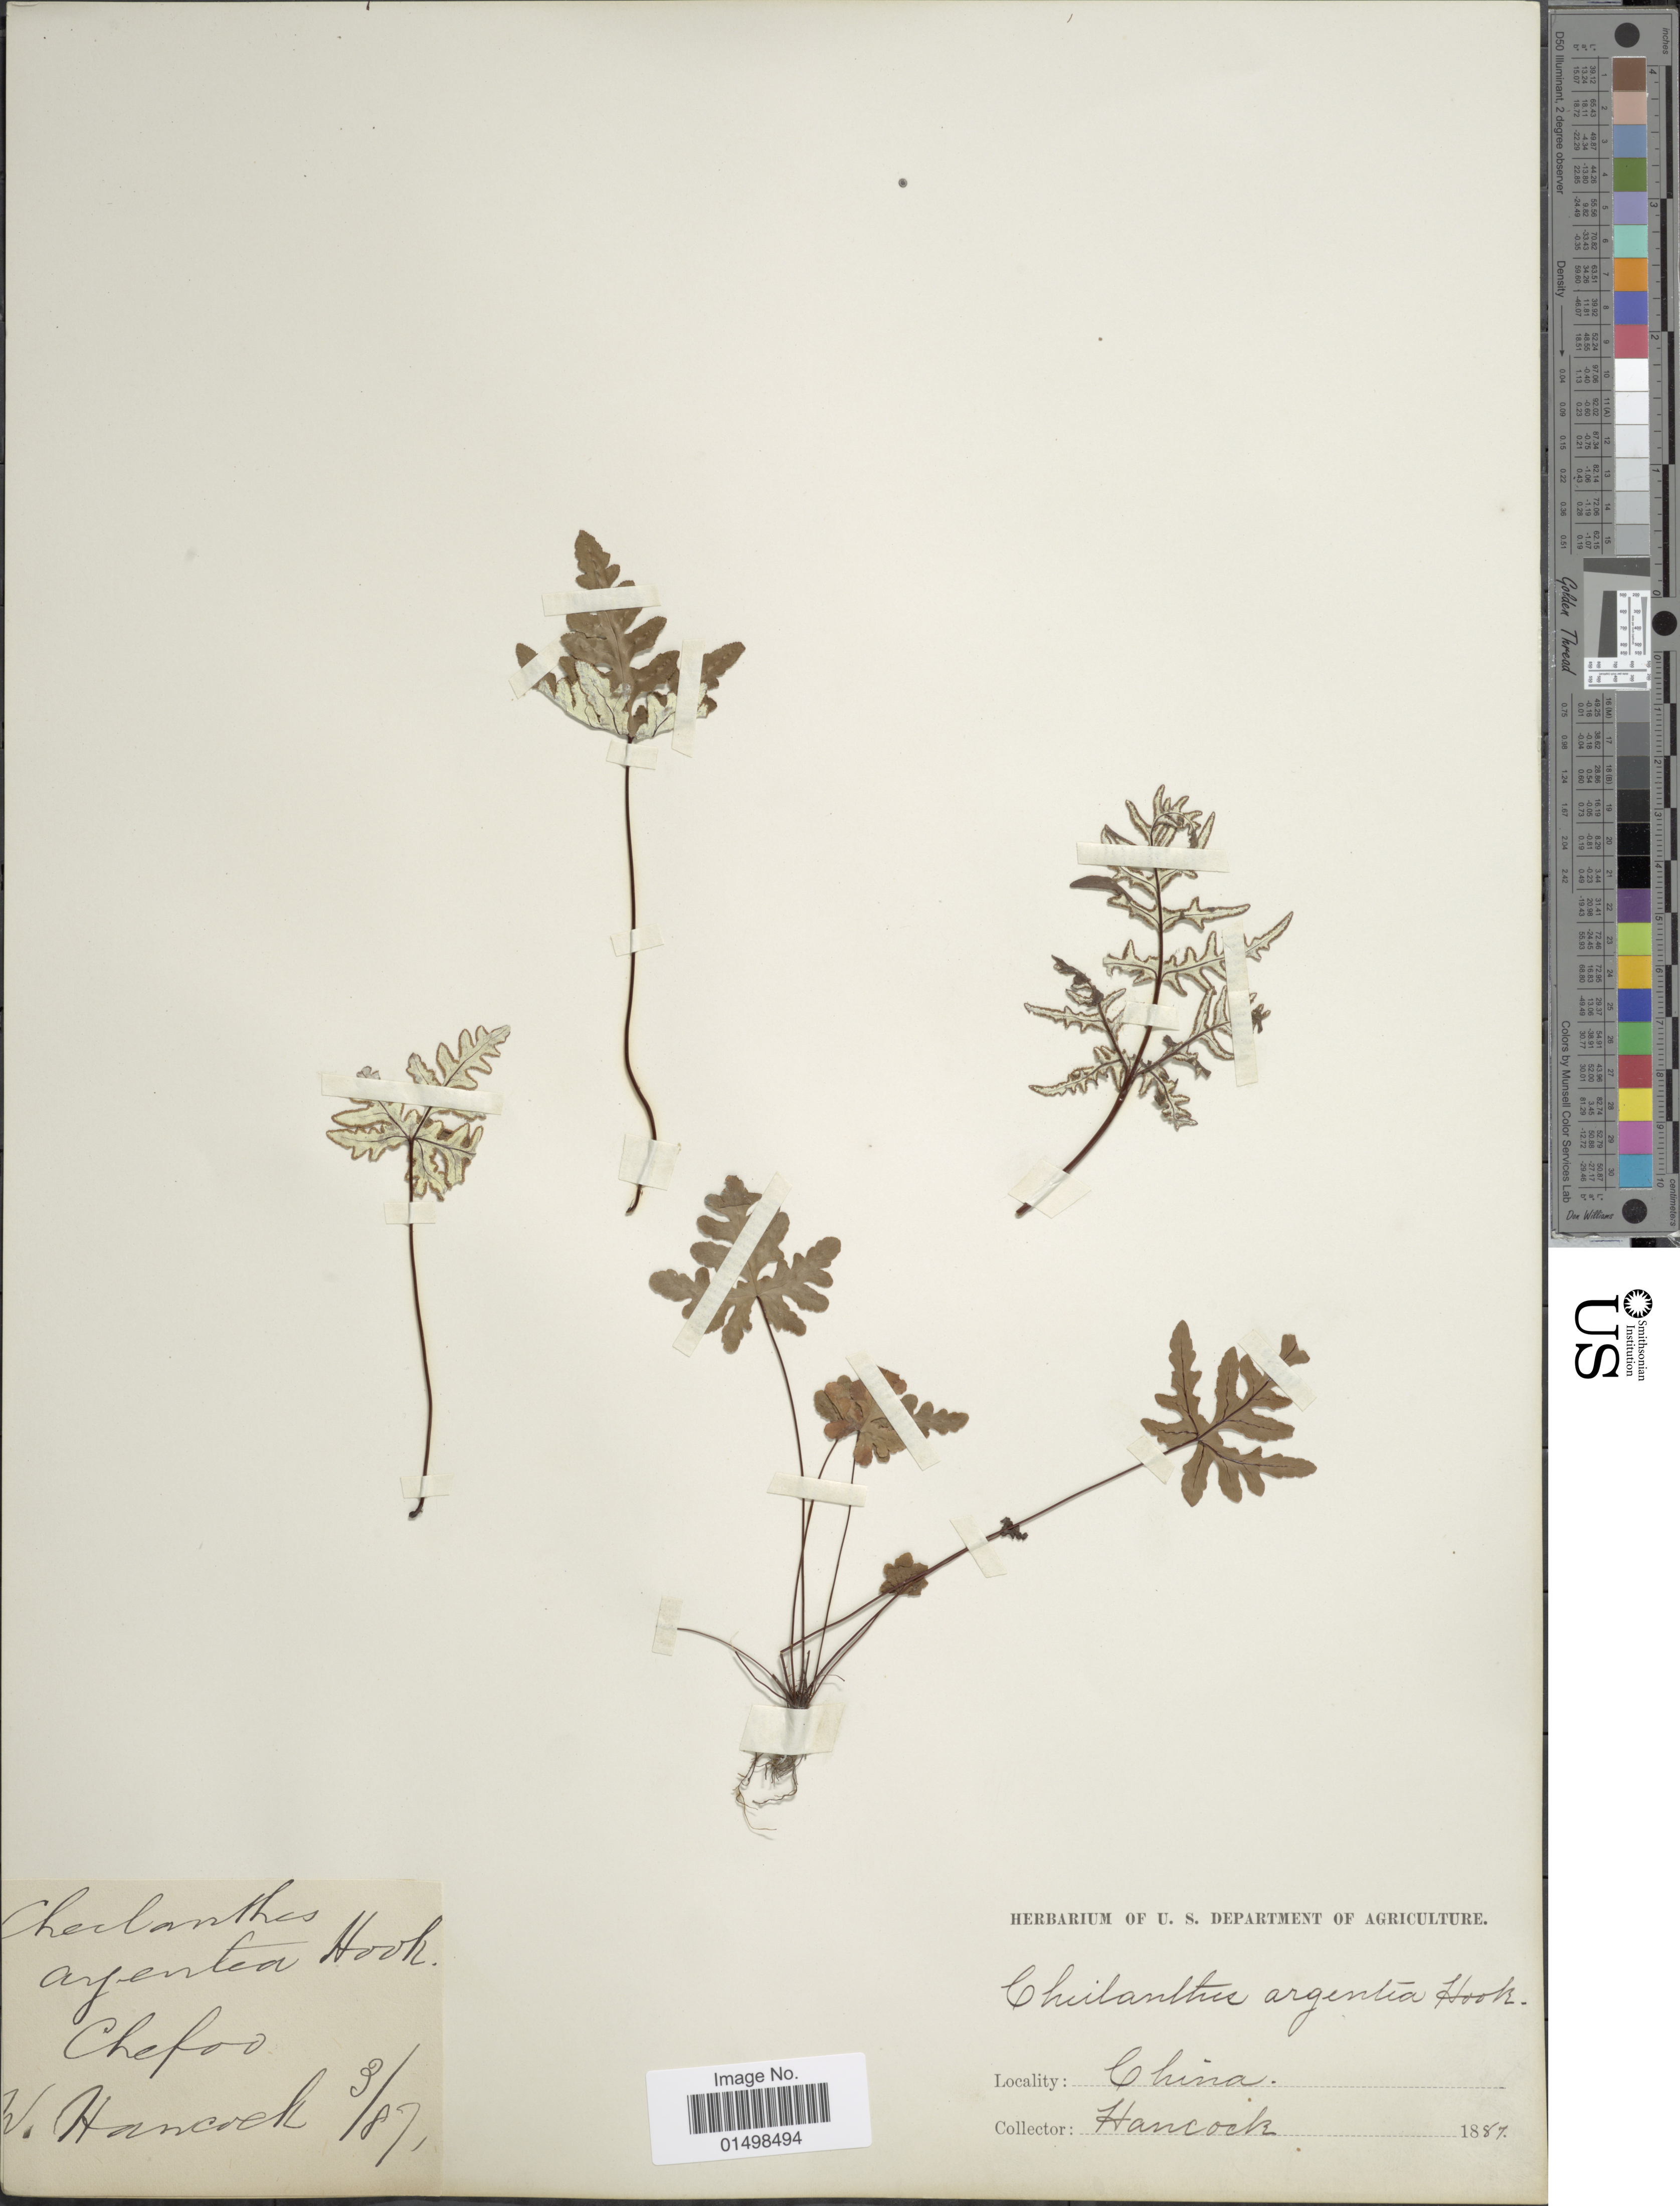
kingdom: Plantae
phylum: Tracheophyta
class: Polypodiopsida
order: Polypodiales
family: Pteridaceae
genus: Aleuritopteris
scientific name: Aleuritopteris argentea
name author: (S.G. Gmel.) Fée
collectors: W. Hancock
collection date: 1887-03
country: China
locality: Chefoo, China